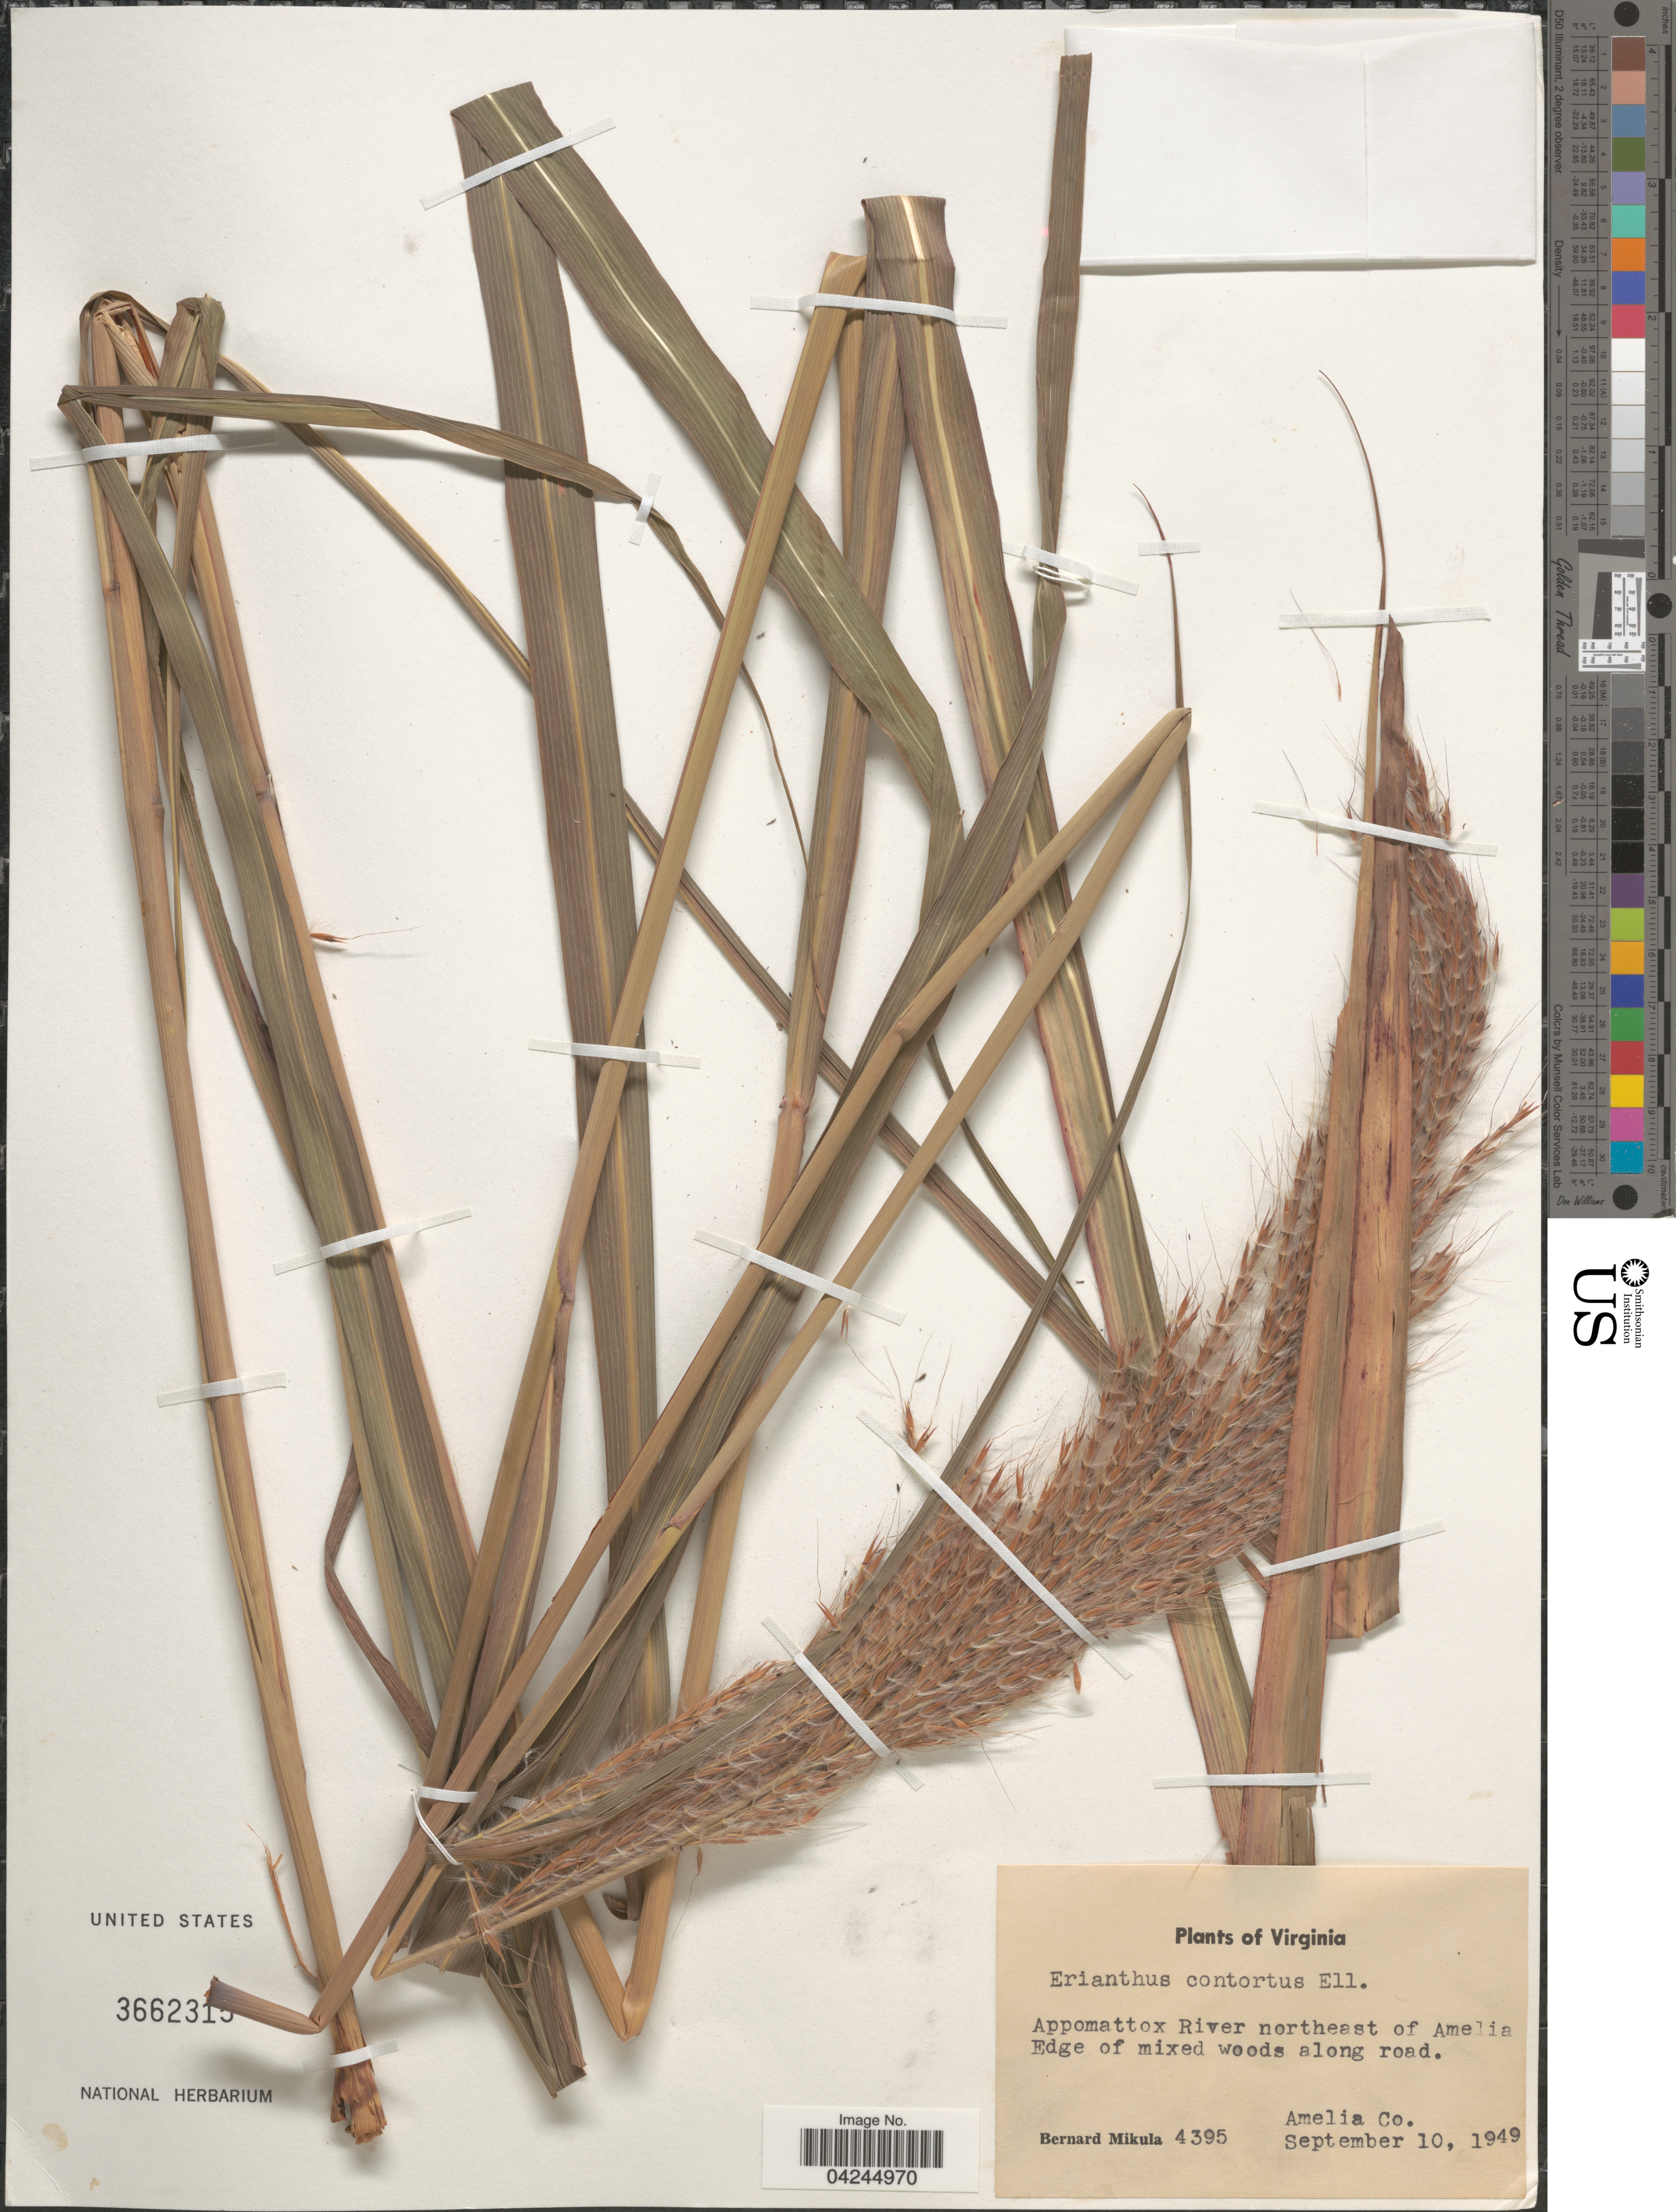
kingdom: Plantae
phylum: Tracheophyta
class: Liliopsida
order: Poales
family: Poaceae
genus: Erianthus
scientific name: Erianthus brevibarbis var. contortus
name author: (Elliott) D.B. Ward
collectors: B. Mikula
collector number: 4395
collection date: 1949-09-10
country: United States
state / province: Virginia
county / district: Amelia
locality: Appomattox River northeast of Amelia Edge of mixed woods along road. Amelia Co.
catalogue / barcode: US 3662315